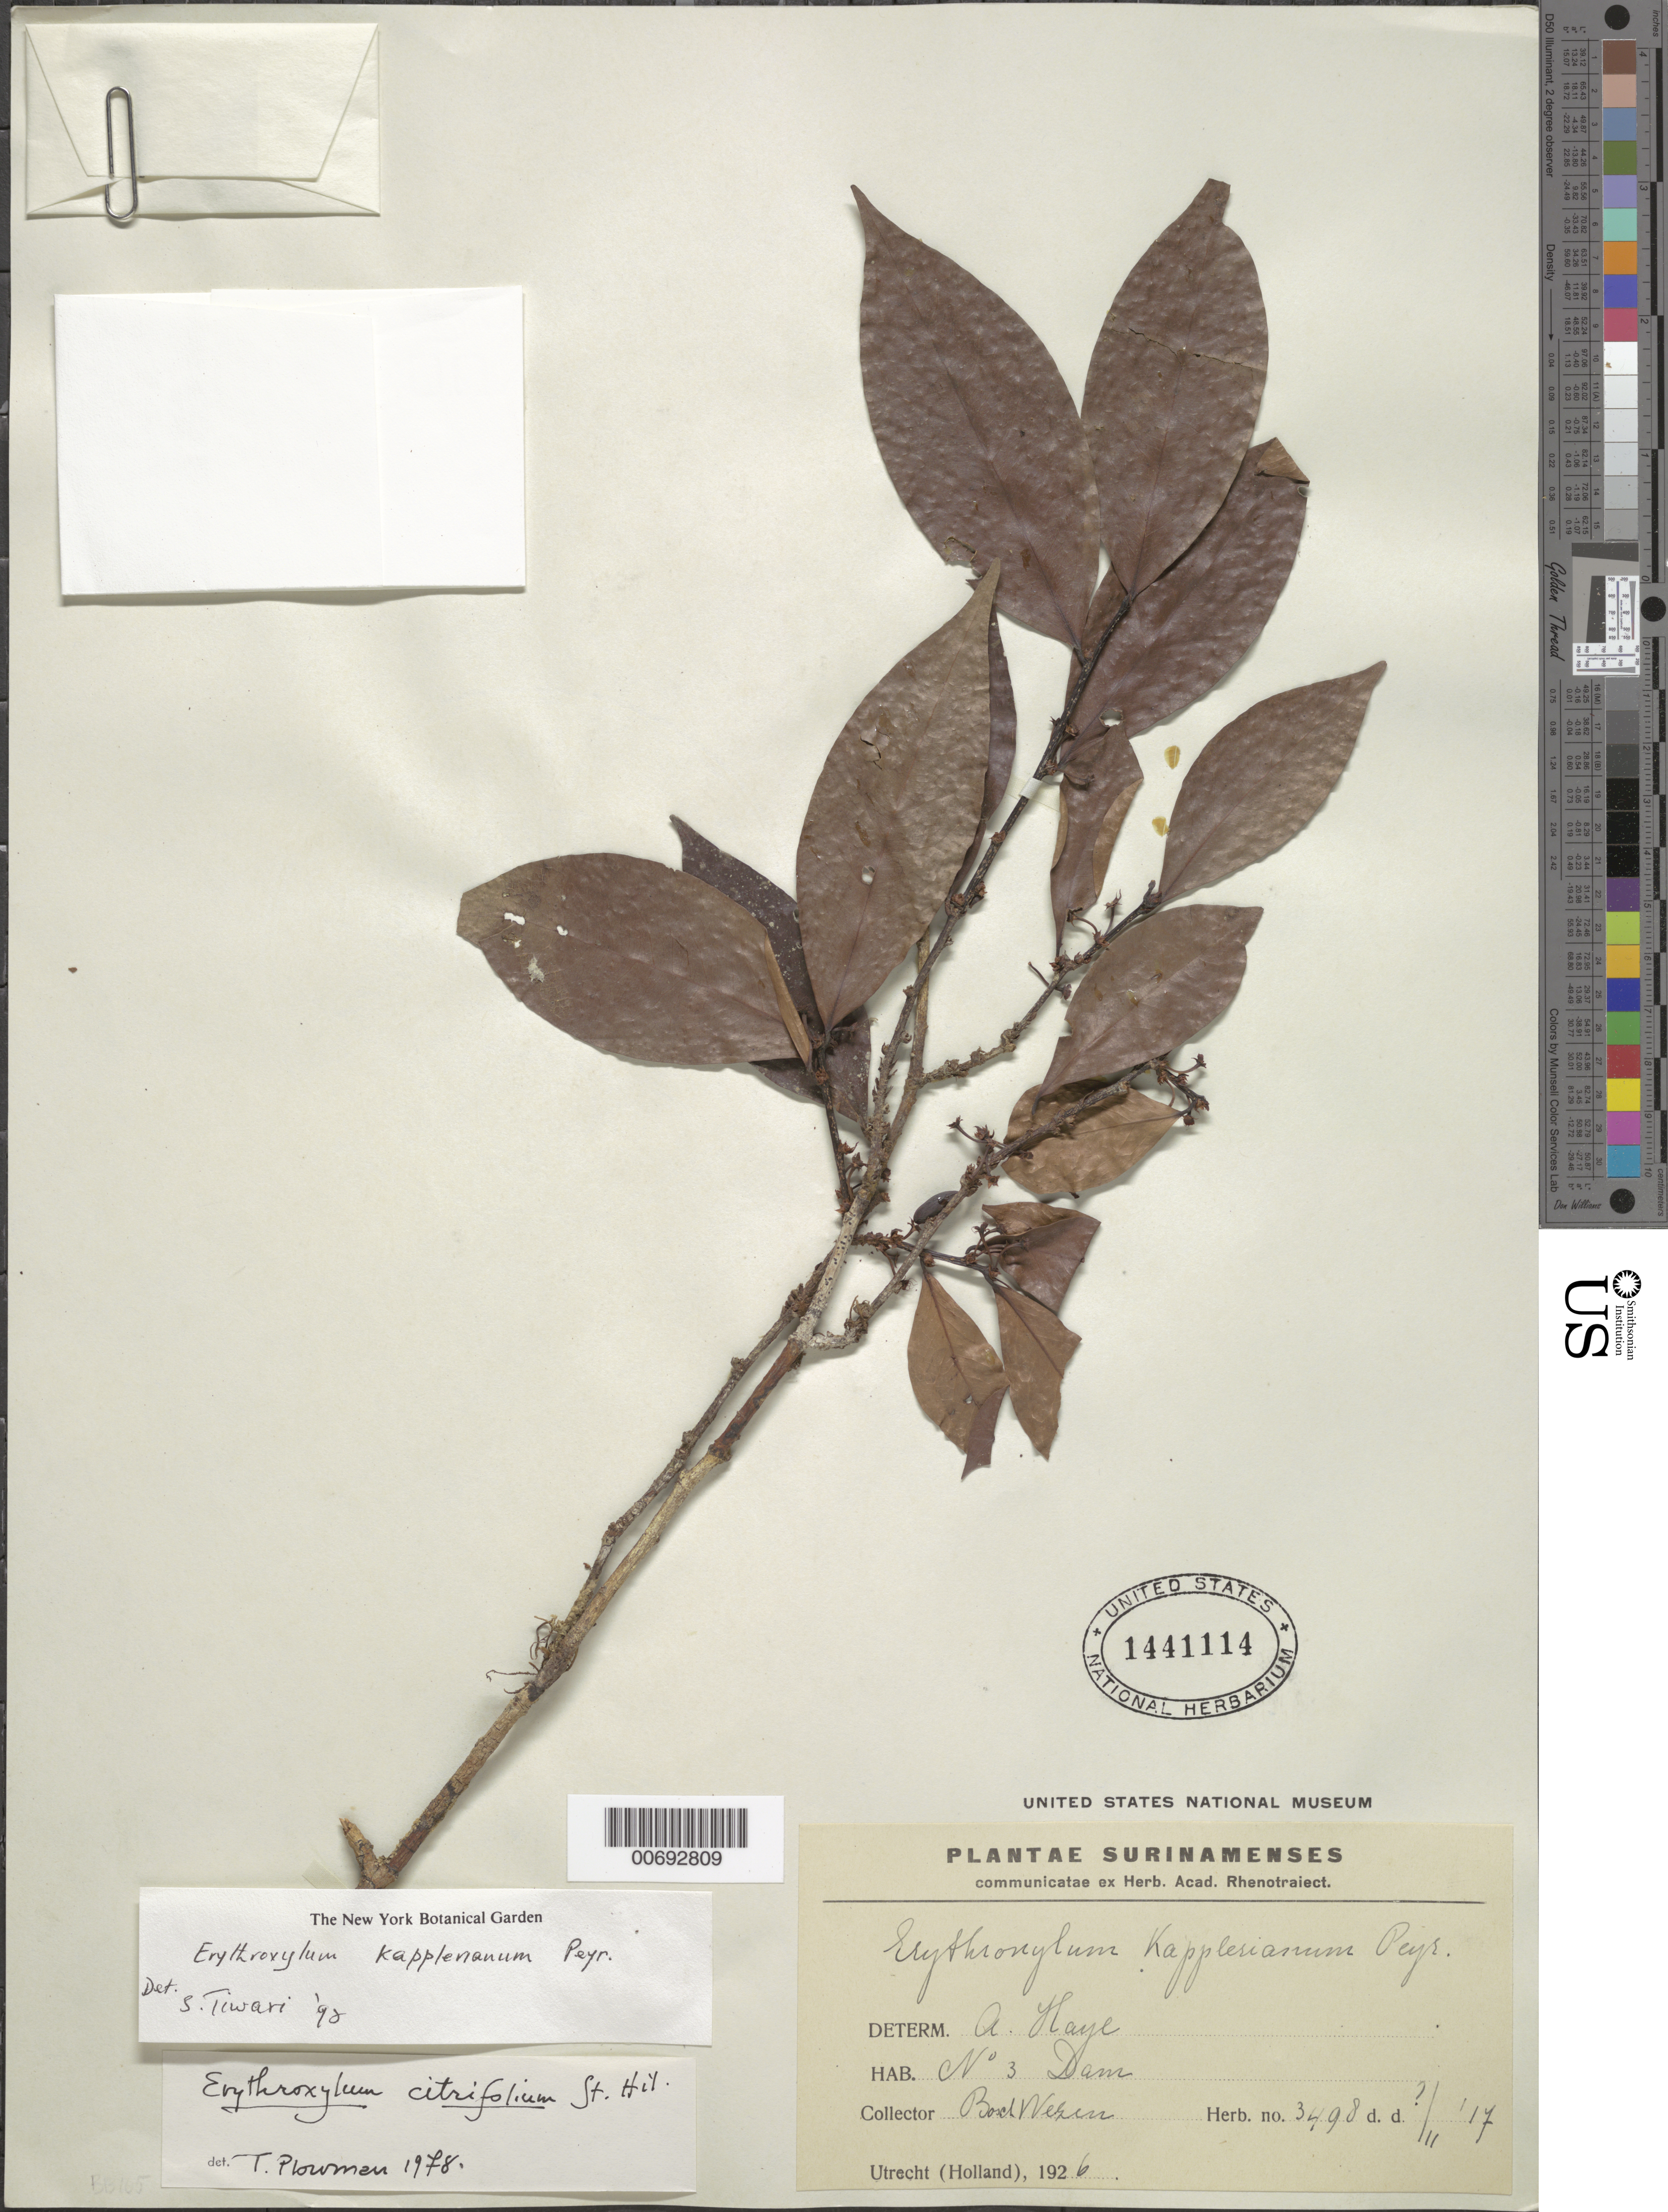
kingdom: Plantae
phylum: Tracheophyta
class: Magnoliopsida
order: Malpighiales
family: Erythroxylaceae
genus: Erythroxylum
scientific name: Erythroxylum kapplerianum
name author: Peyr.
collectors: -. Boschwezen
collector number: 3498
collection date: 1917-11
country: Suriname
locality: No. 3 Dam.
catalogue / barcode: US 1441114